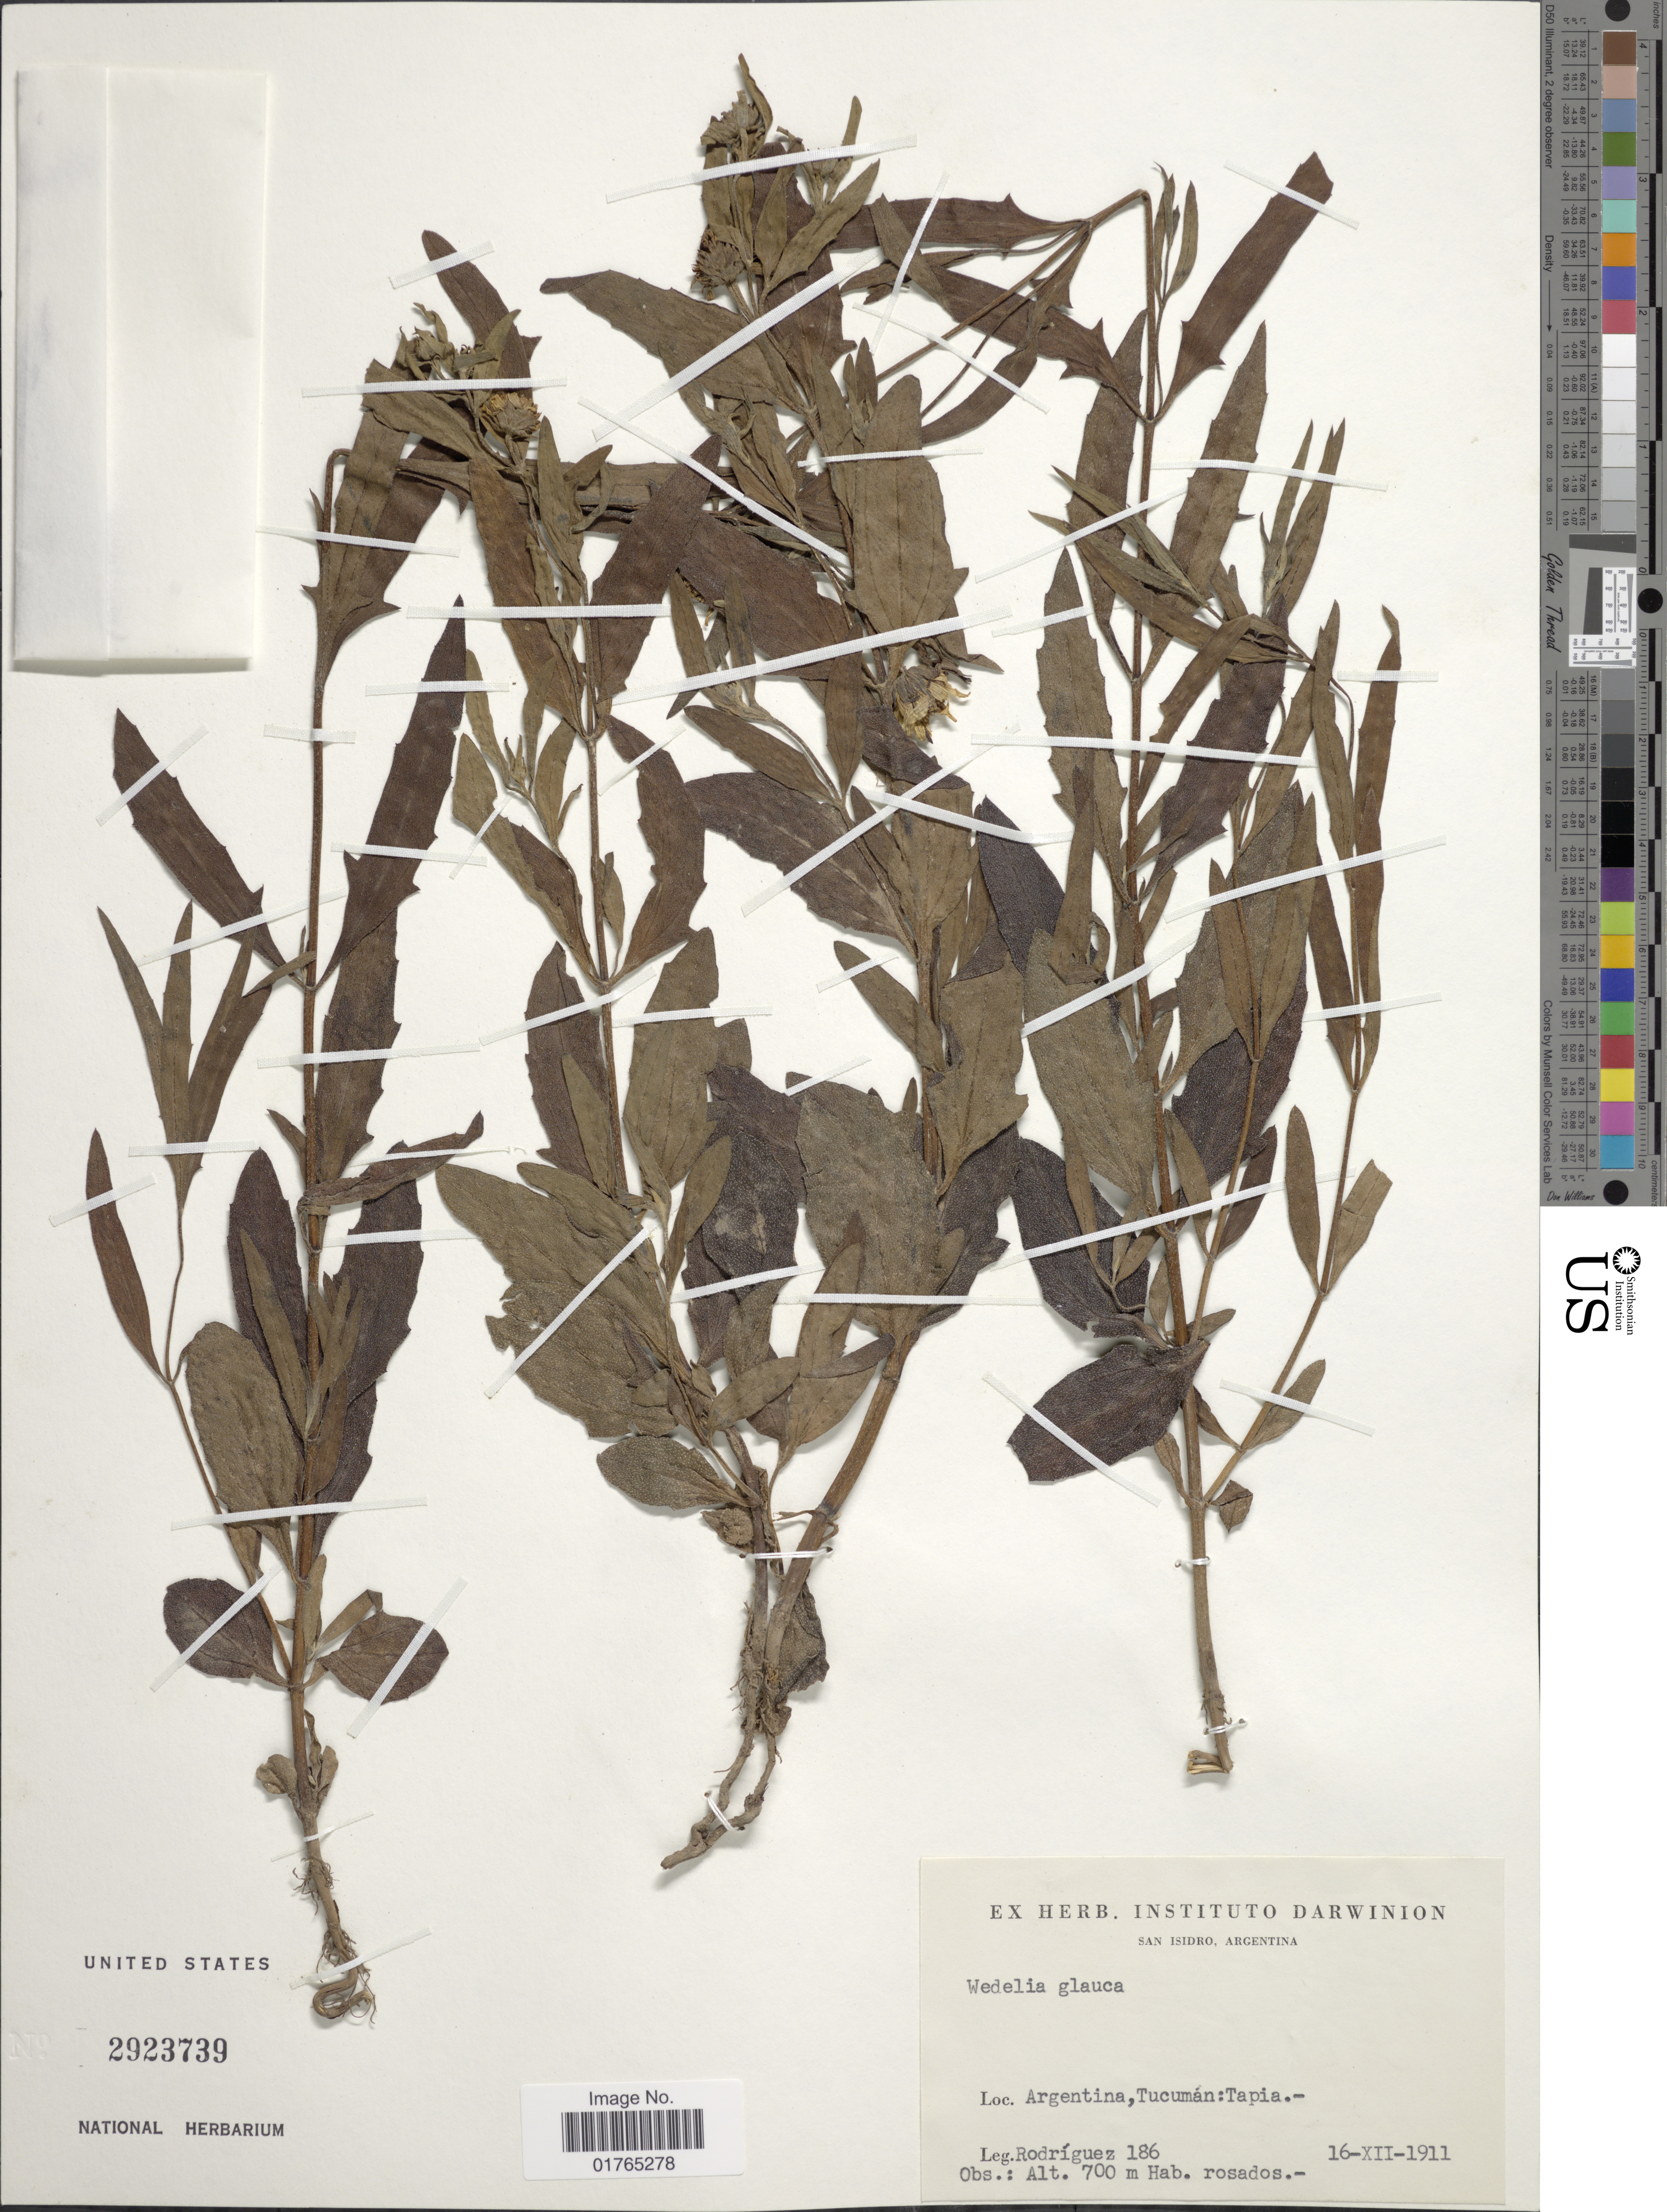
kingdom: Plantae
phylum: Tracheophyta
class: Magnoliopsida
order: Asterales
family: Asteraceae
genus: Pascalia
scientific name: Pascalia glauca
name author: Ortega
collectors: Rodriguez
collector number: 186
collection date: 1911-12-16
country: Argentina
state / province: Tucuman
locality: Tapia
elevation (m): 700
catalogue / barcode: US 2923739